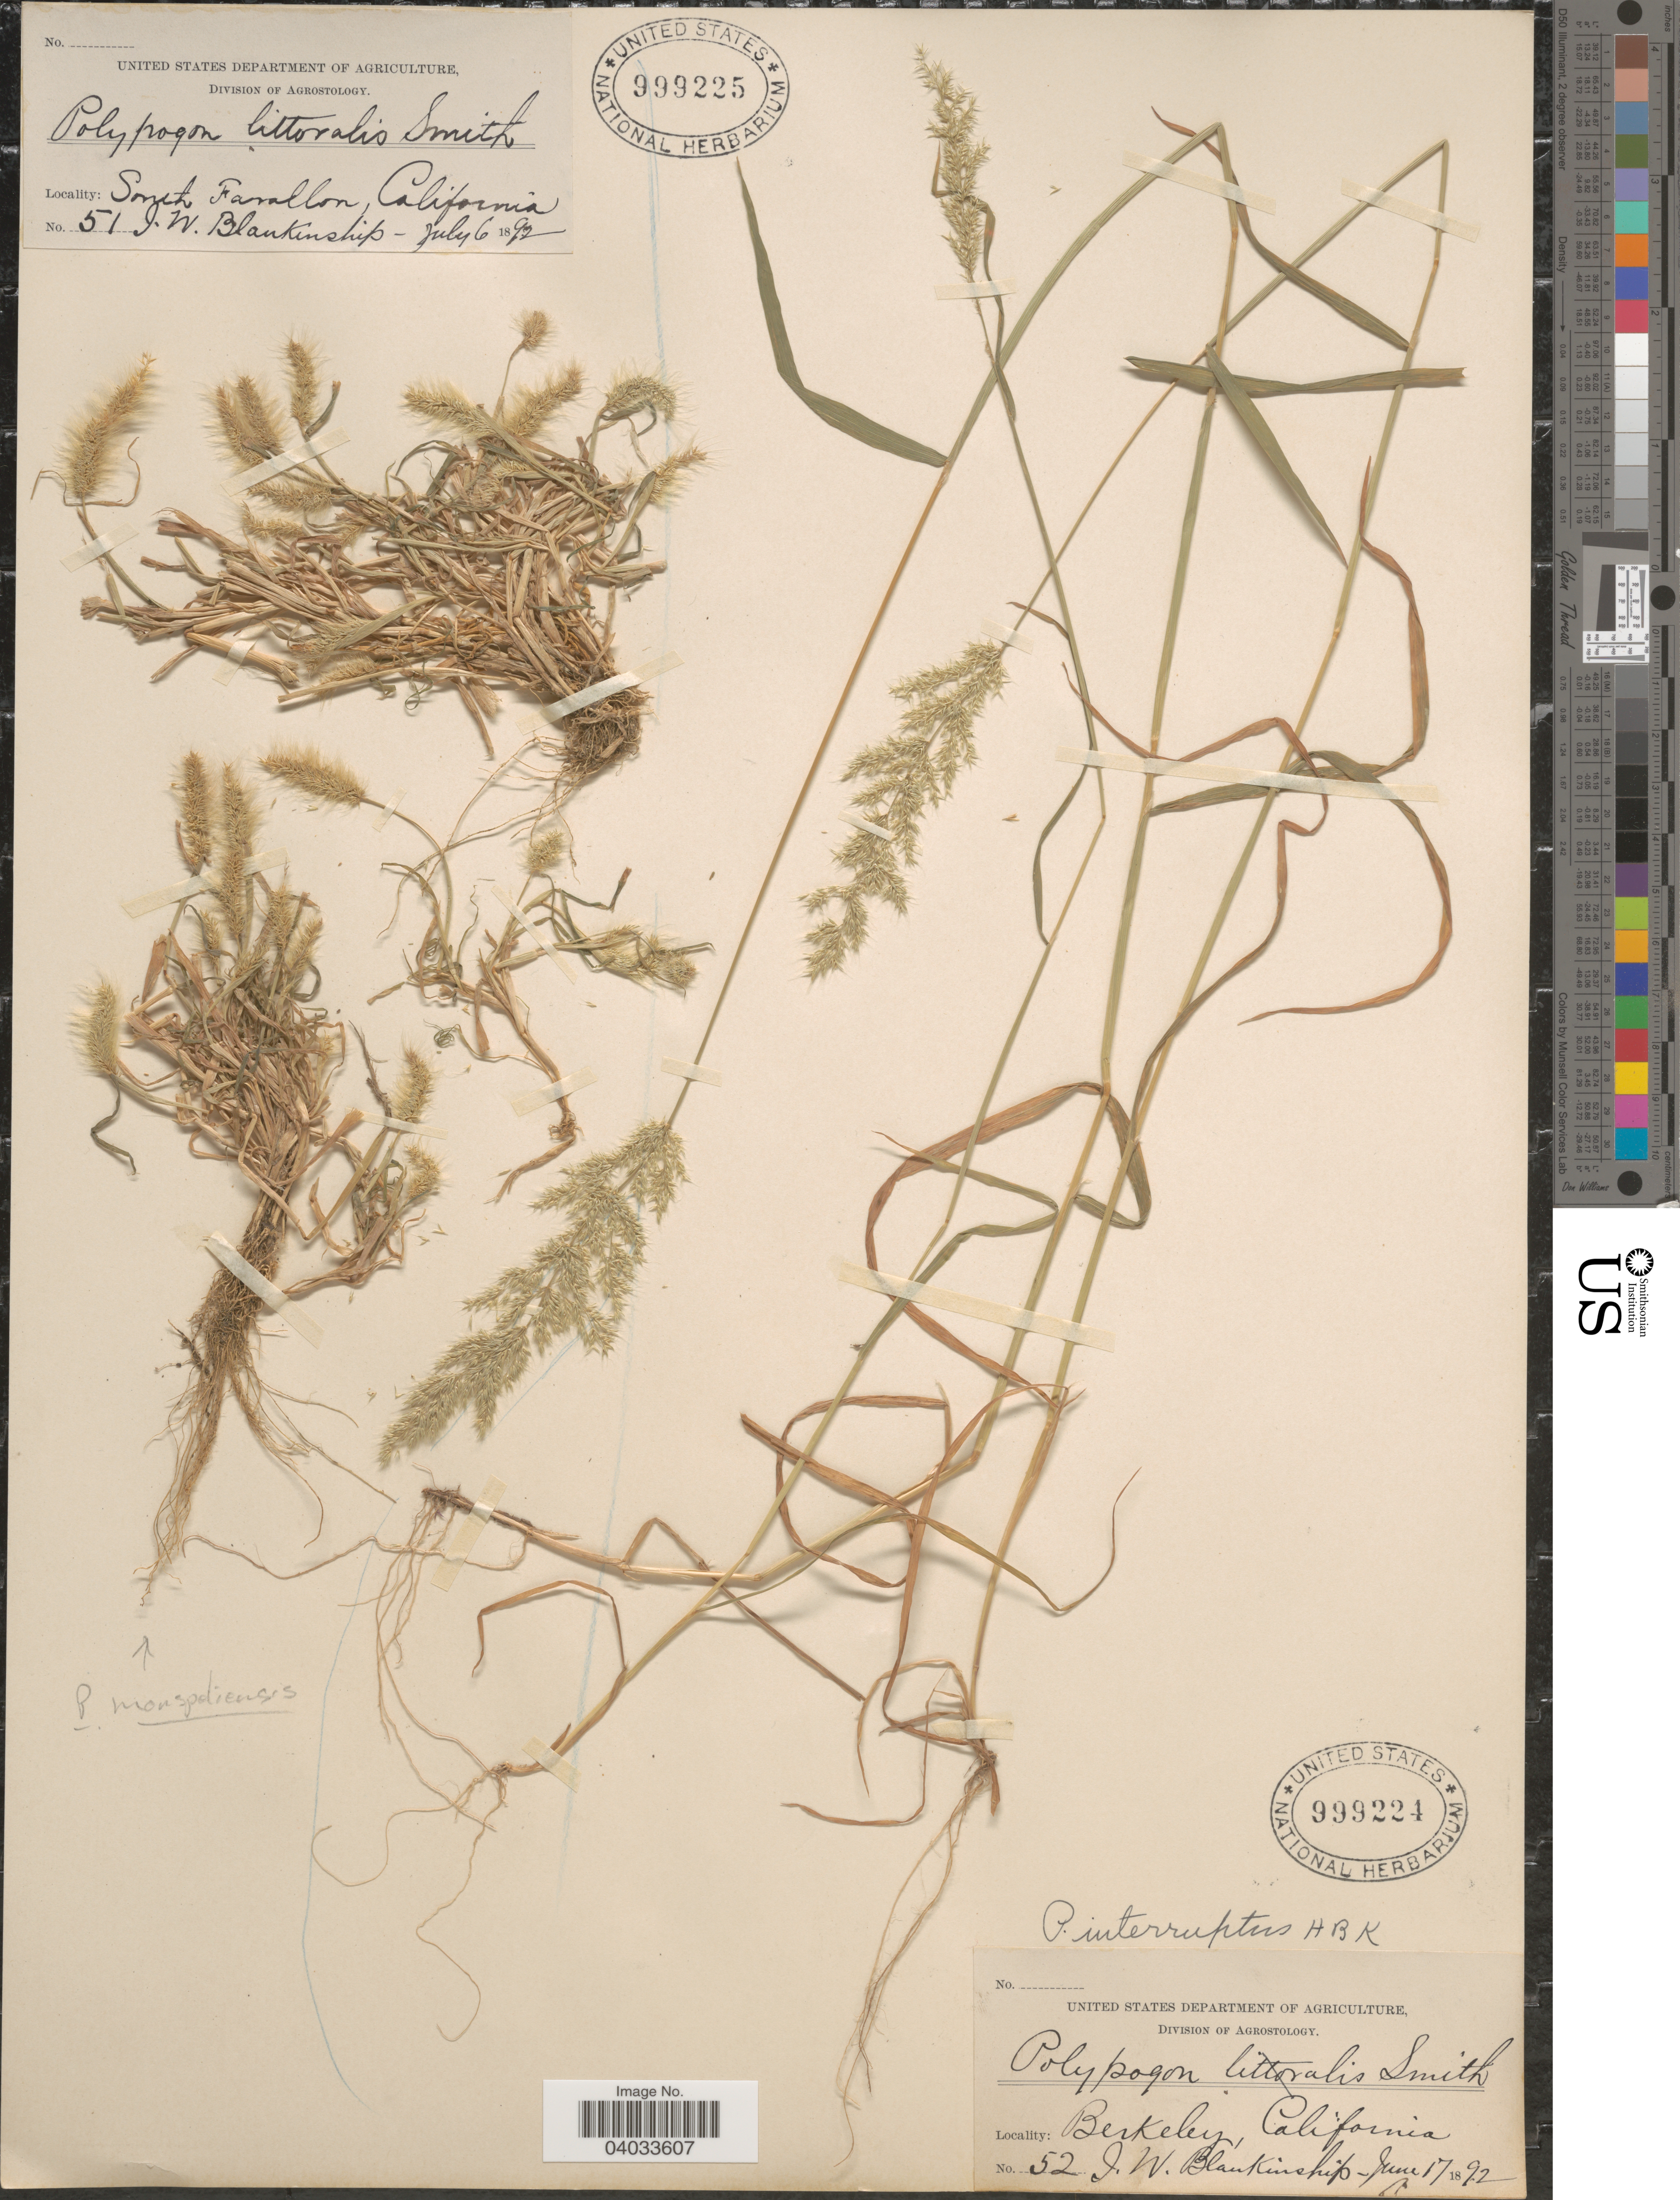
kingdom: Plantae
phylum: Tracheophyta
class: Liliopsida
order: Poales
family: Poaceae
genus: Polypogon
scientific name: Polypogon monspeliensis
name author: (L.) Desf.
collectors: J. W. Blankinship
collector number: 52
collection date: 1892-06-17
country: United States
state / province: California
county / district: Alameda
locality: Berkeley.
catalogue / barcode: US 999224-2